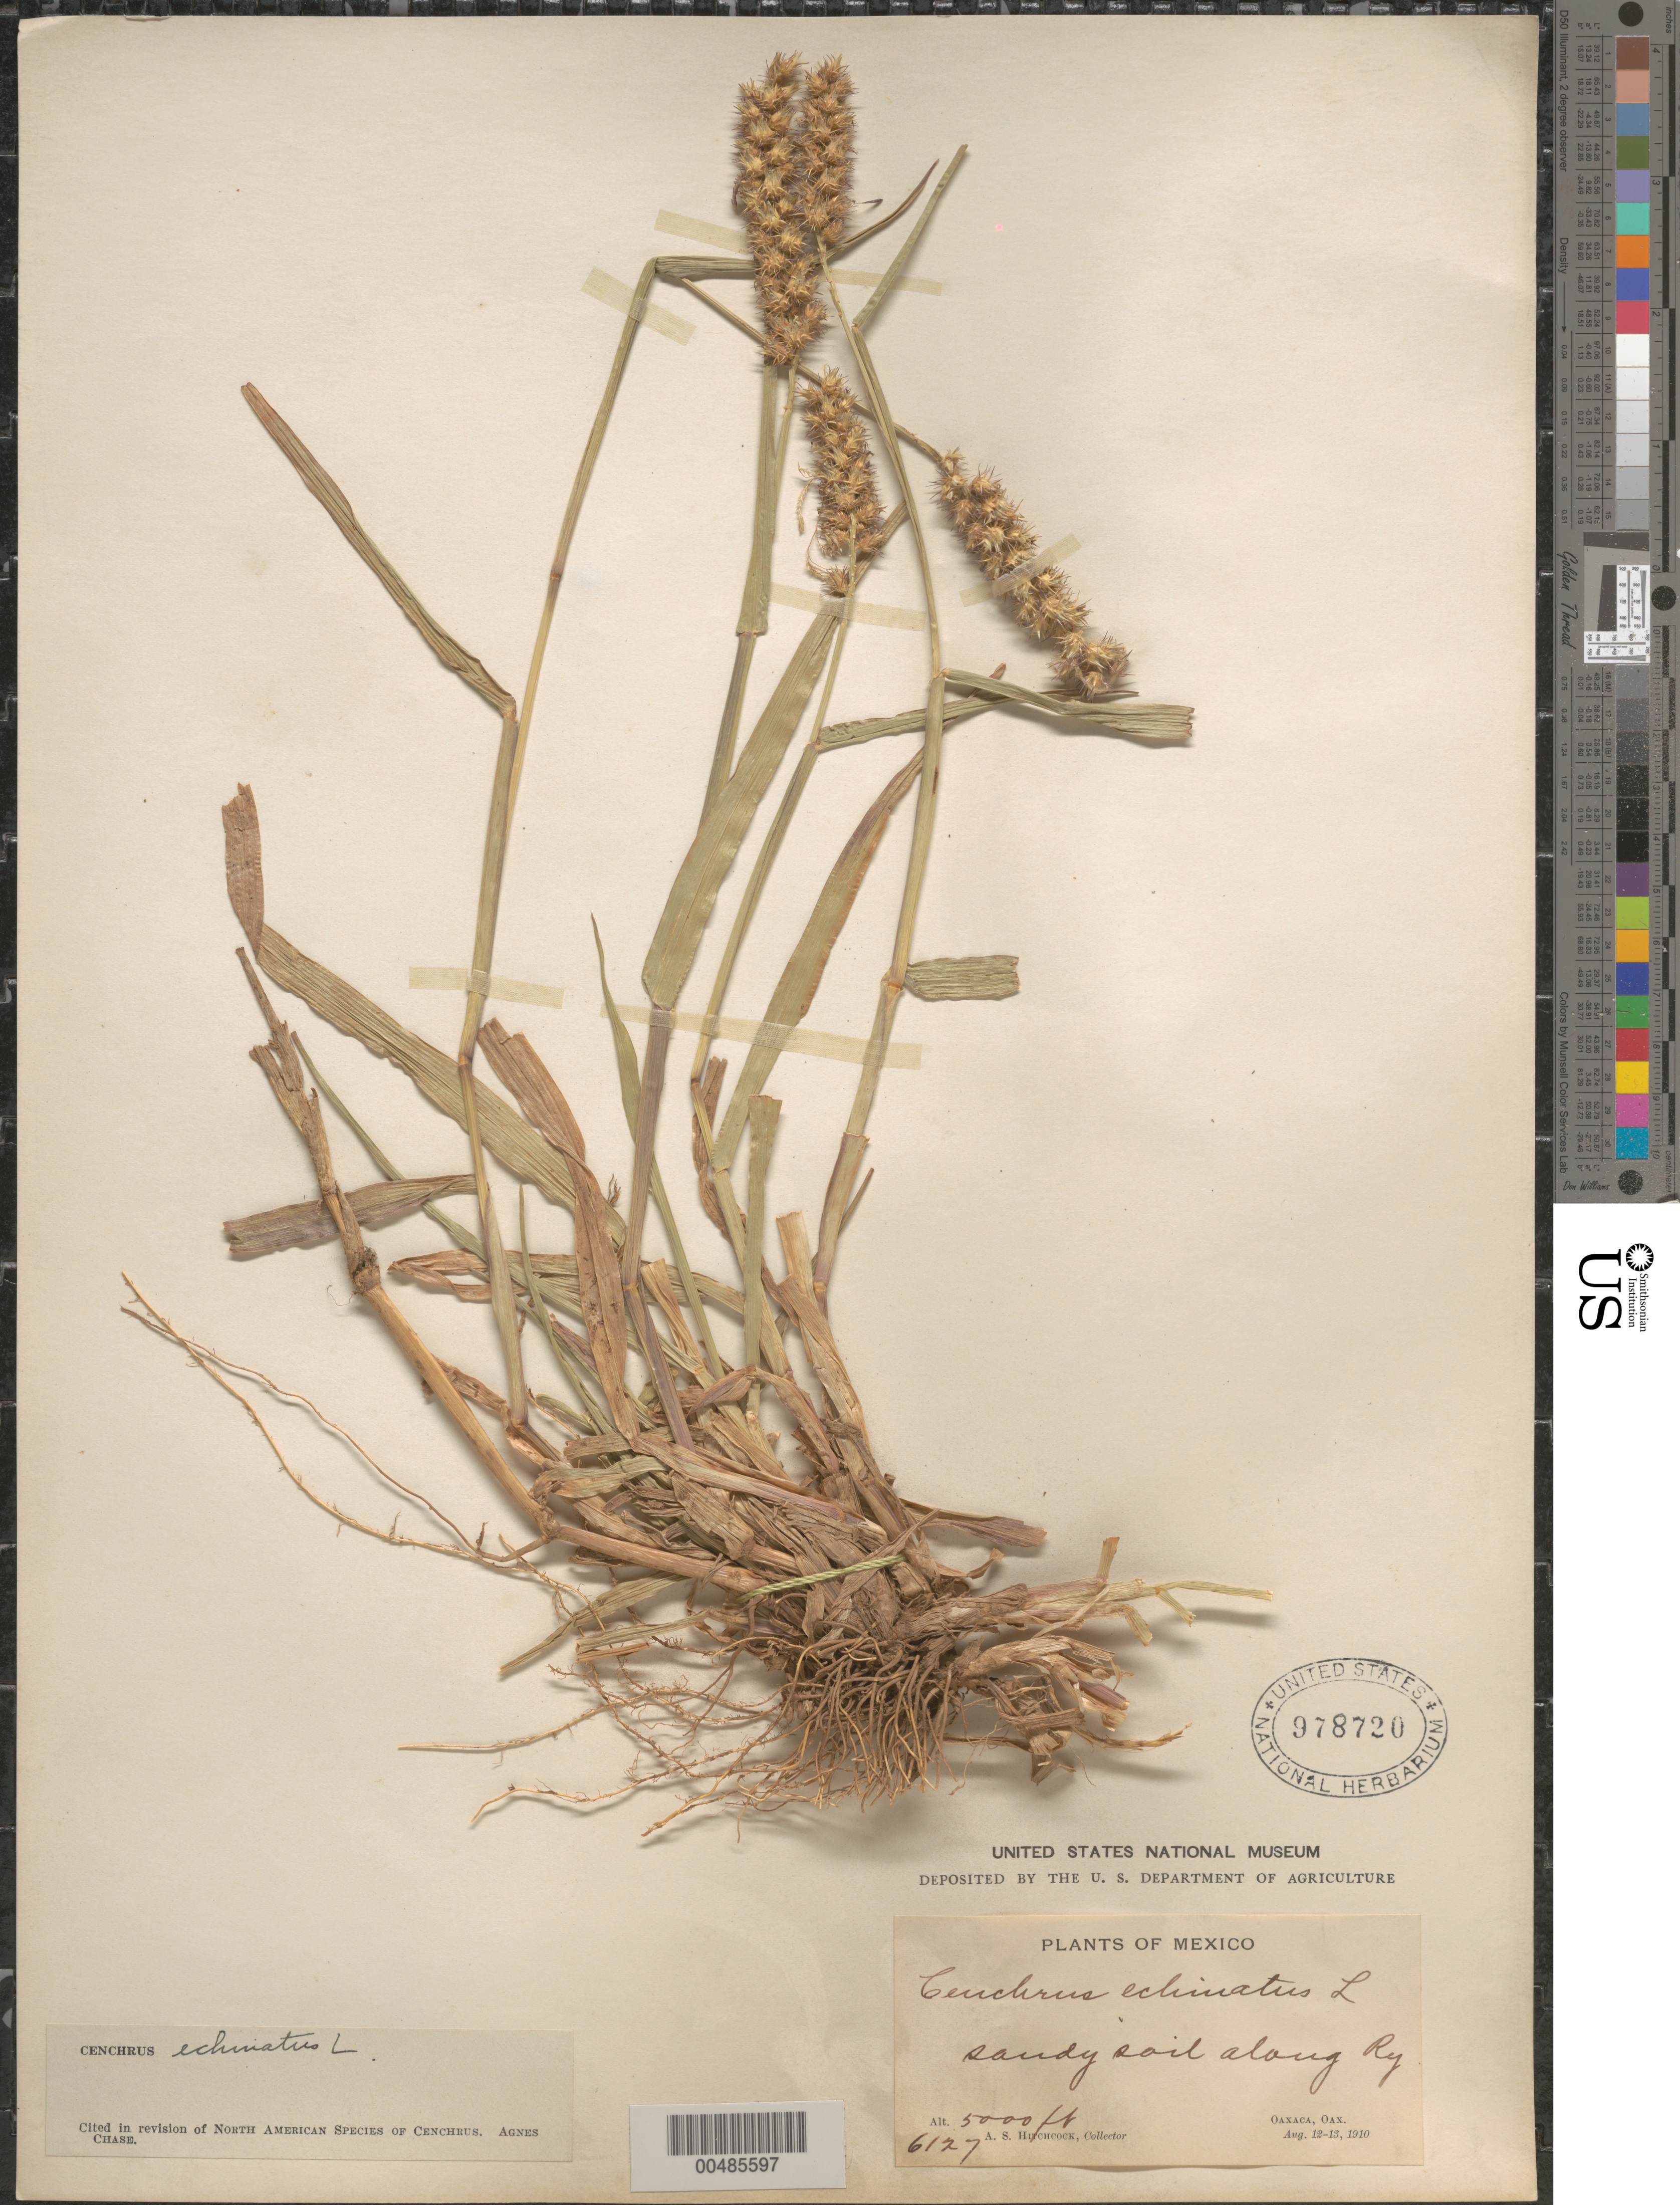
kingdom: Plantae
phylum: Tracheophyta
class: Liliopsida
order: Poales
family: Poaceae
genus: Cenchrus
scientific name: Cenchrus echinatus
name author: L.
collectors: A. S. Hitchcock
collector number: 6127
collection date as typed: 12 Aug 1910 to 13 Aug 1910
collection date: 1910-08-12/1910-08-13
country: Mexico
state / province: Oaxaca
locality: Oaxaca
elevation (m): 1524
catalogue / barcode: US 978720